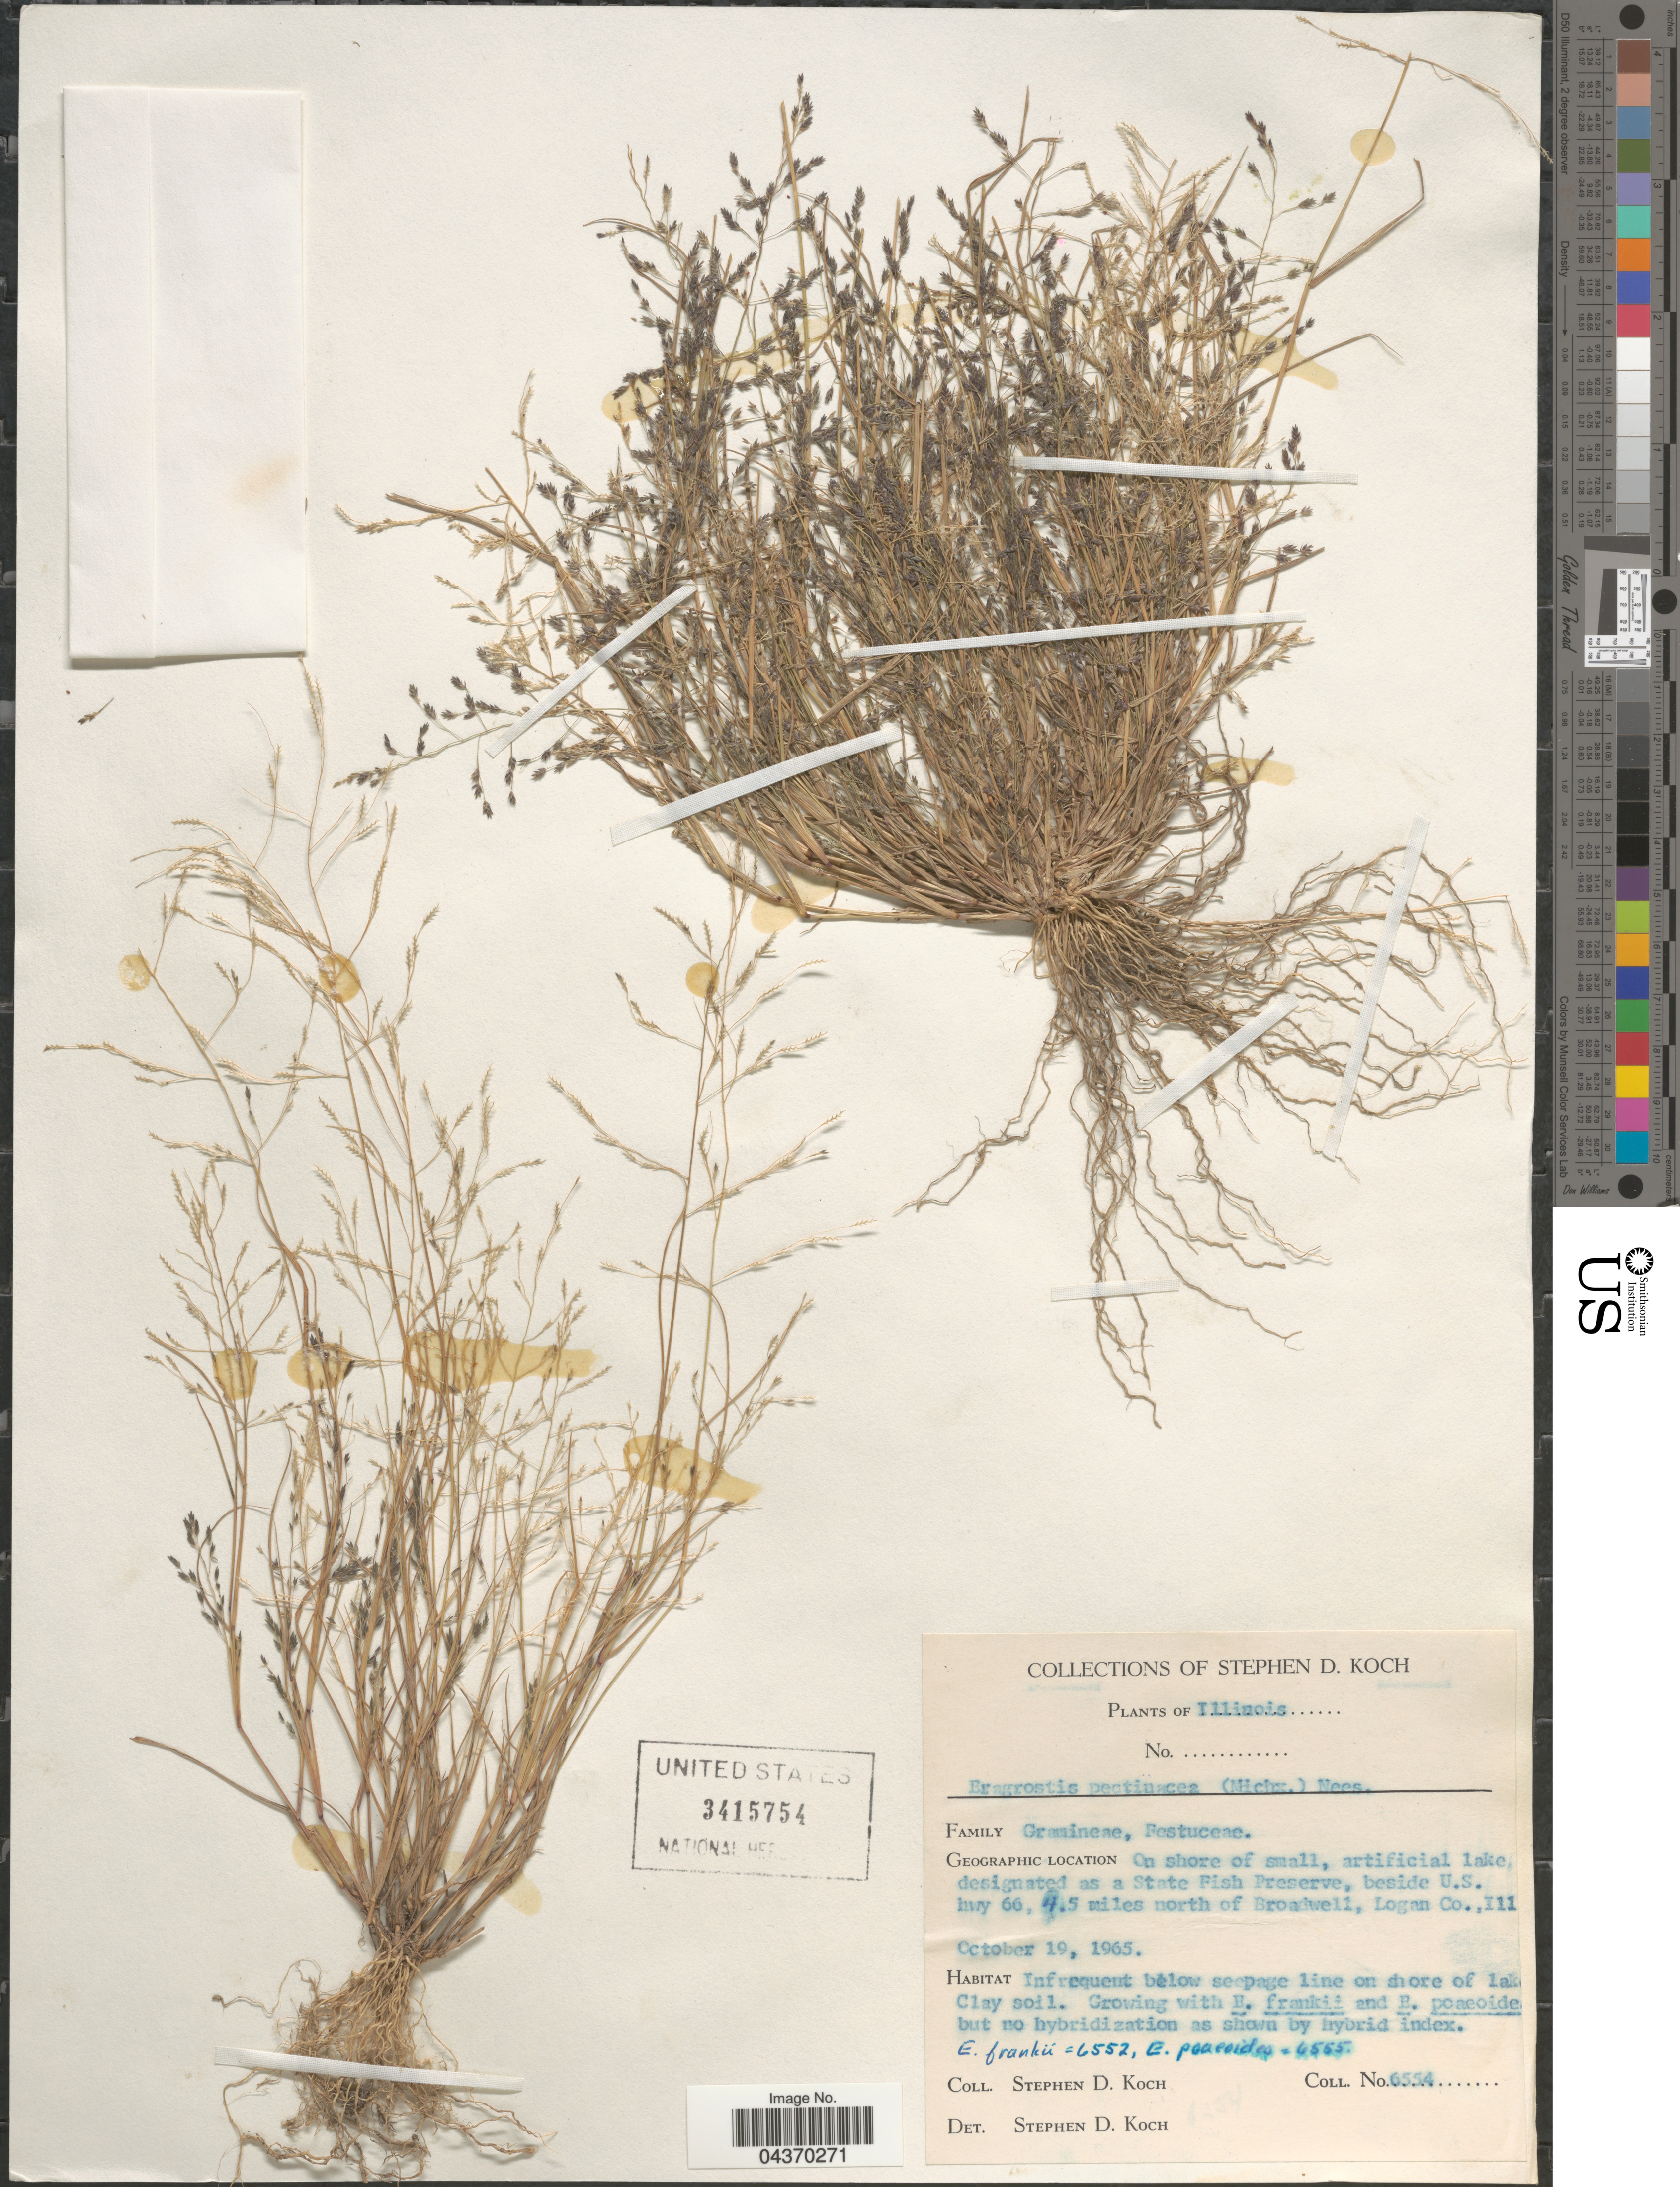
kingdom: Plantae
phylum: Tracheophyta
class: Liliopsida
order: Poales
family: Poaceae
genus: Eragrostis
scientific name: Eragrostis pectinacea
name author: (Michx.) Nees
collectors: S. D. Koch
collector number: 6554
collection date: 1965-10-19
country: United States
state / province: Illinois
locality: On shore of small, artificial lake designated as a State Fish Preserve, beside U.S. hwy 66, 4.5 miles north of Broadwell, Logan Co.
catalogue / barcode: US 3415754